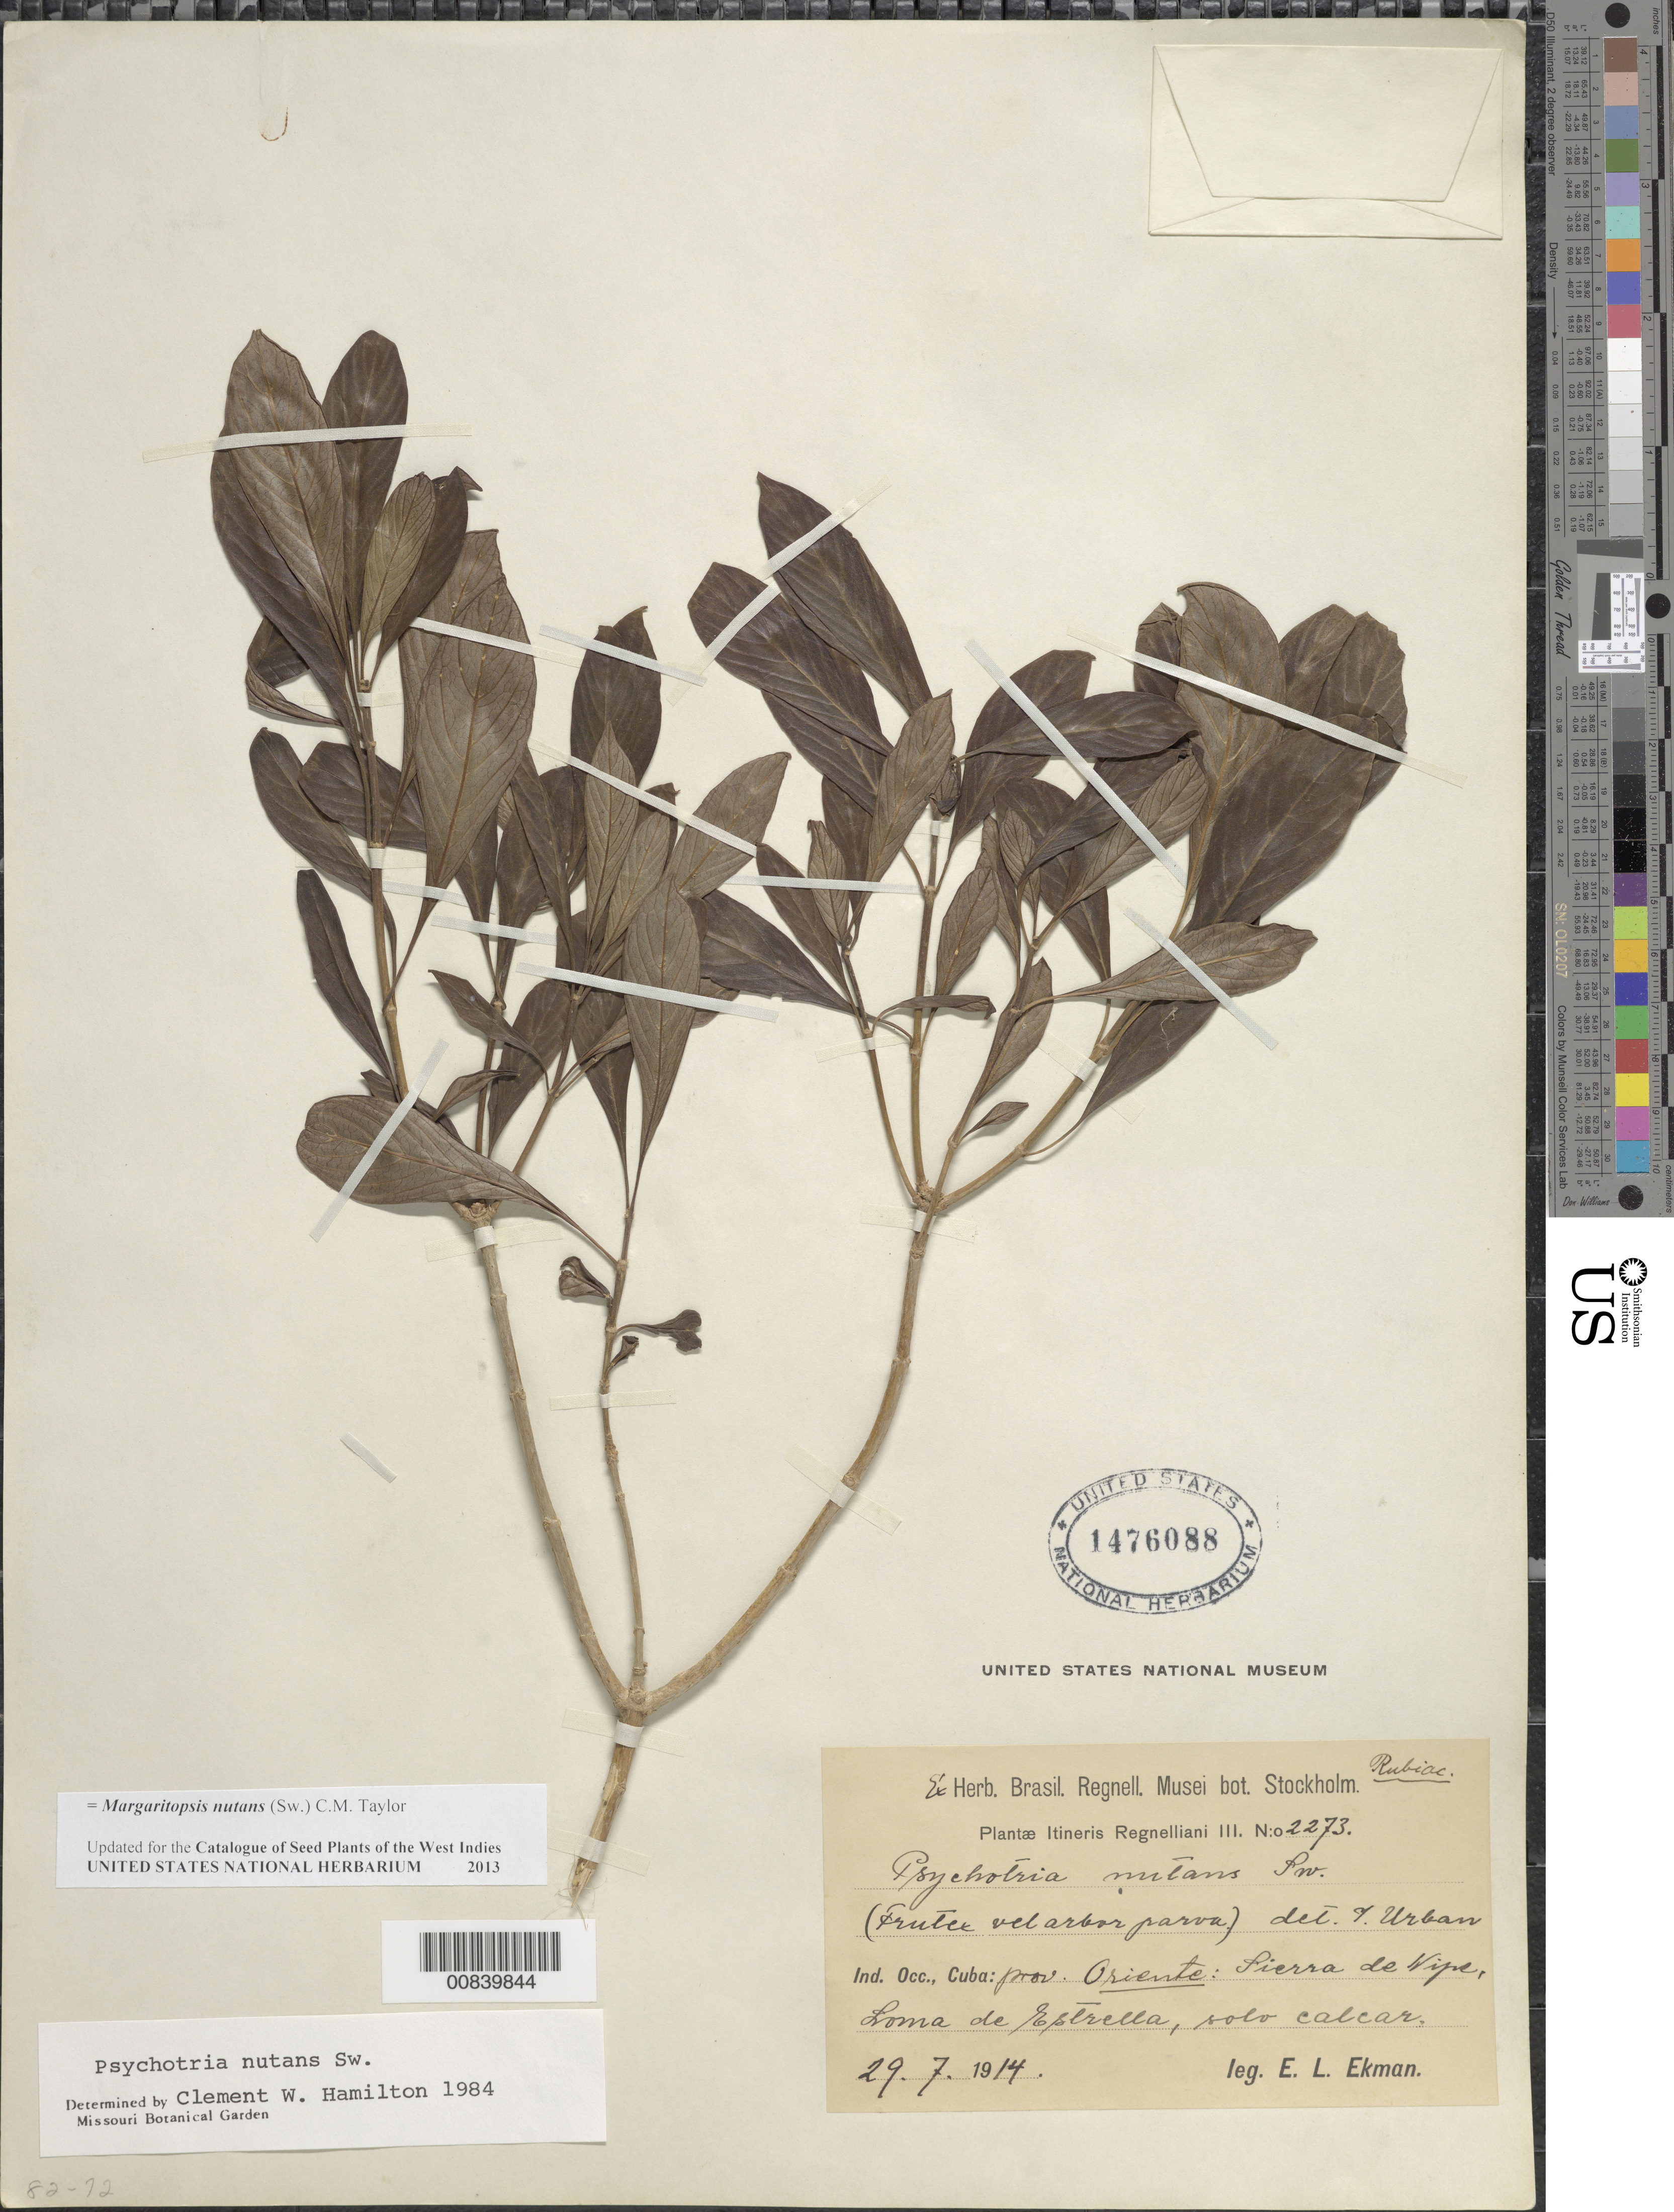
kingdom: Plantae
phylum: Tracheophyta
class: Magnoliopsida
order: Gentianales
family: Rubiaceae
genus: Margaritopsis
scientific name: Margaritopsis nutans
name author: (Sw.) C.M. Taylor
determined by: Urban, Ignatz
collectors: E. L. Ekman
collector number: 2273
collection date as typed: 29 Jul 1914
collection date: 1914-07-29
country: Cuba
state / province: Oriente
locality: Sierra de Nipe, Loma de Estrella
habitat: Solv calcar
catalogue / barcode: US 1476088